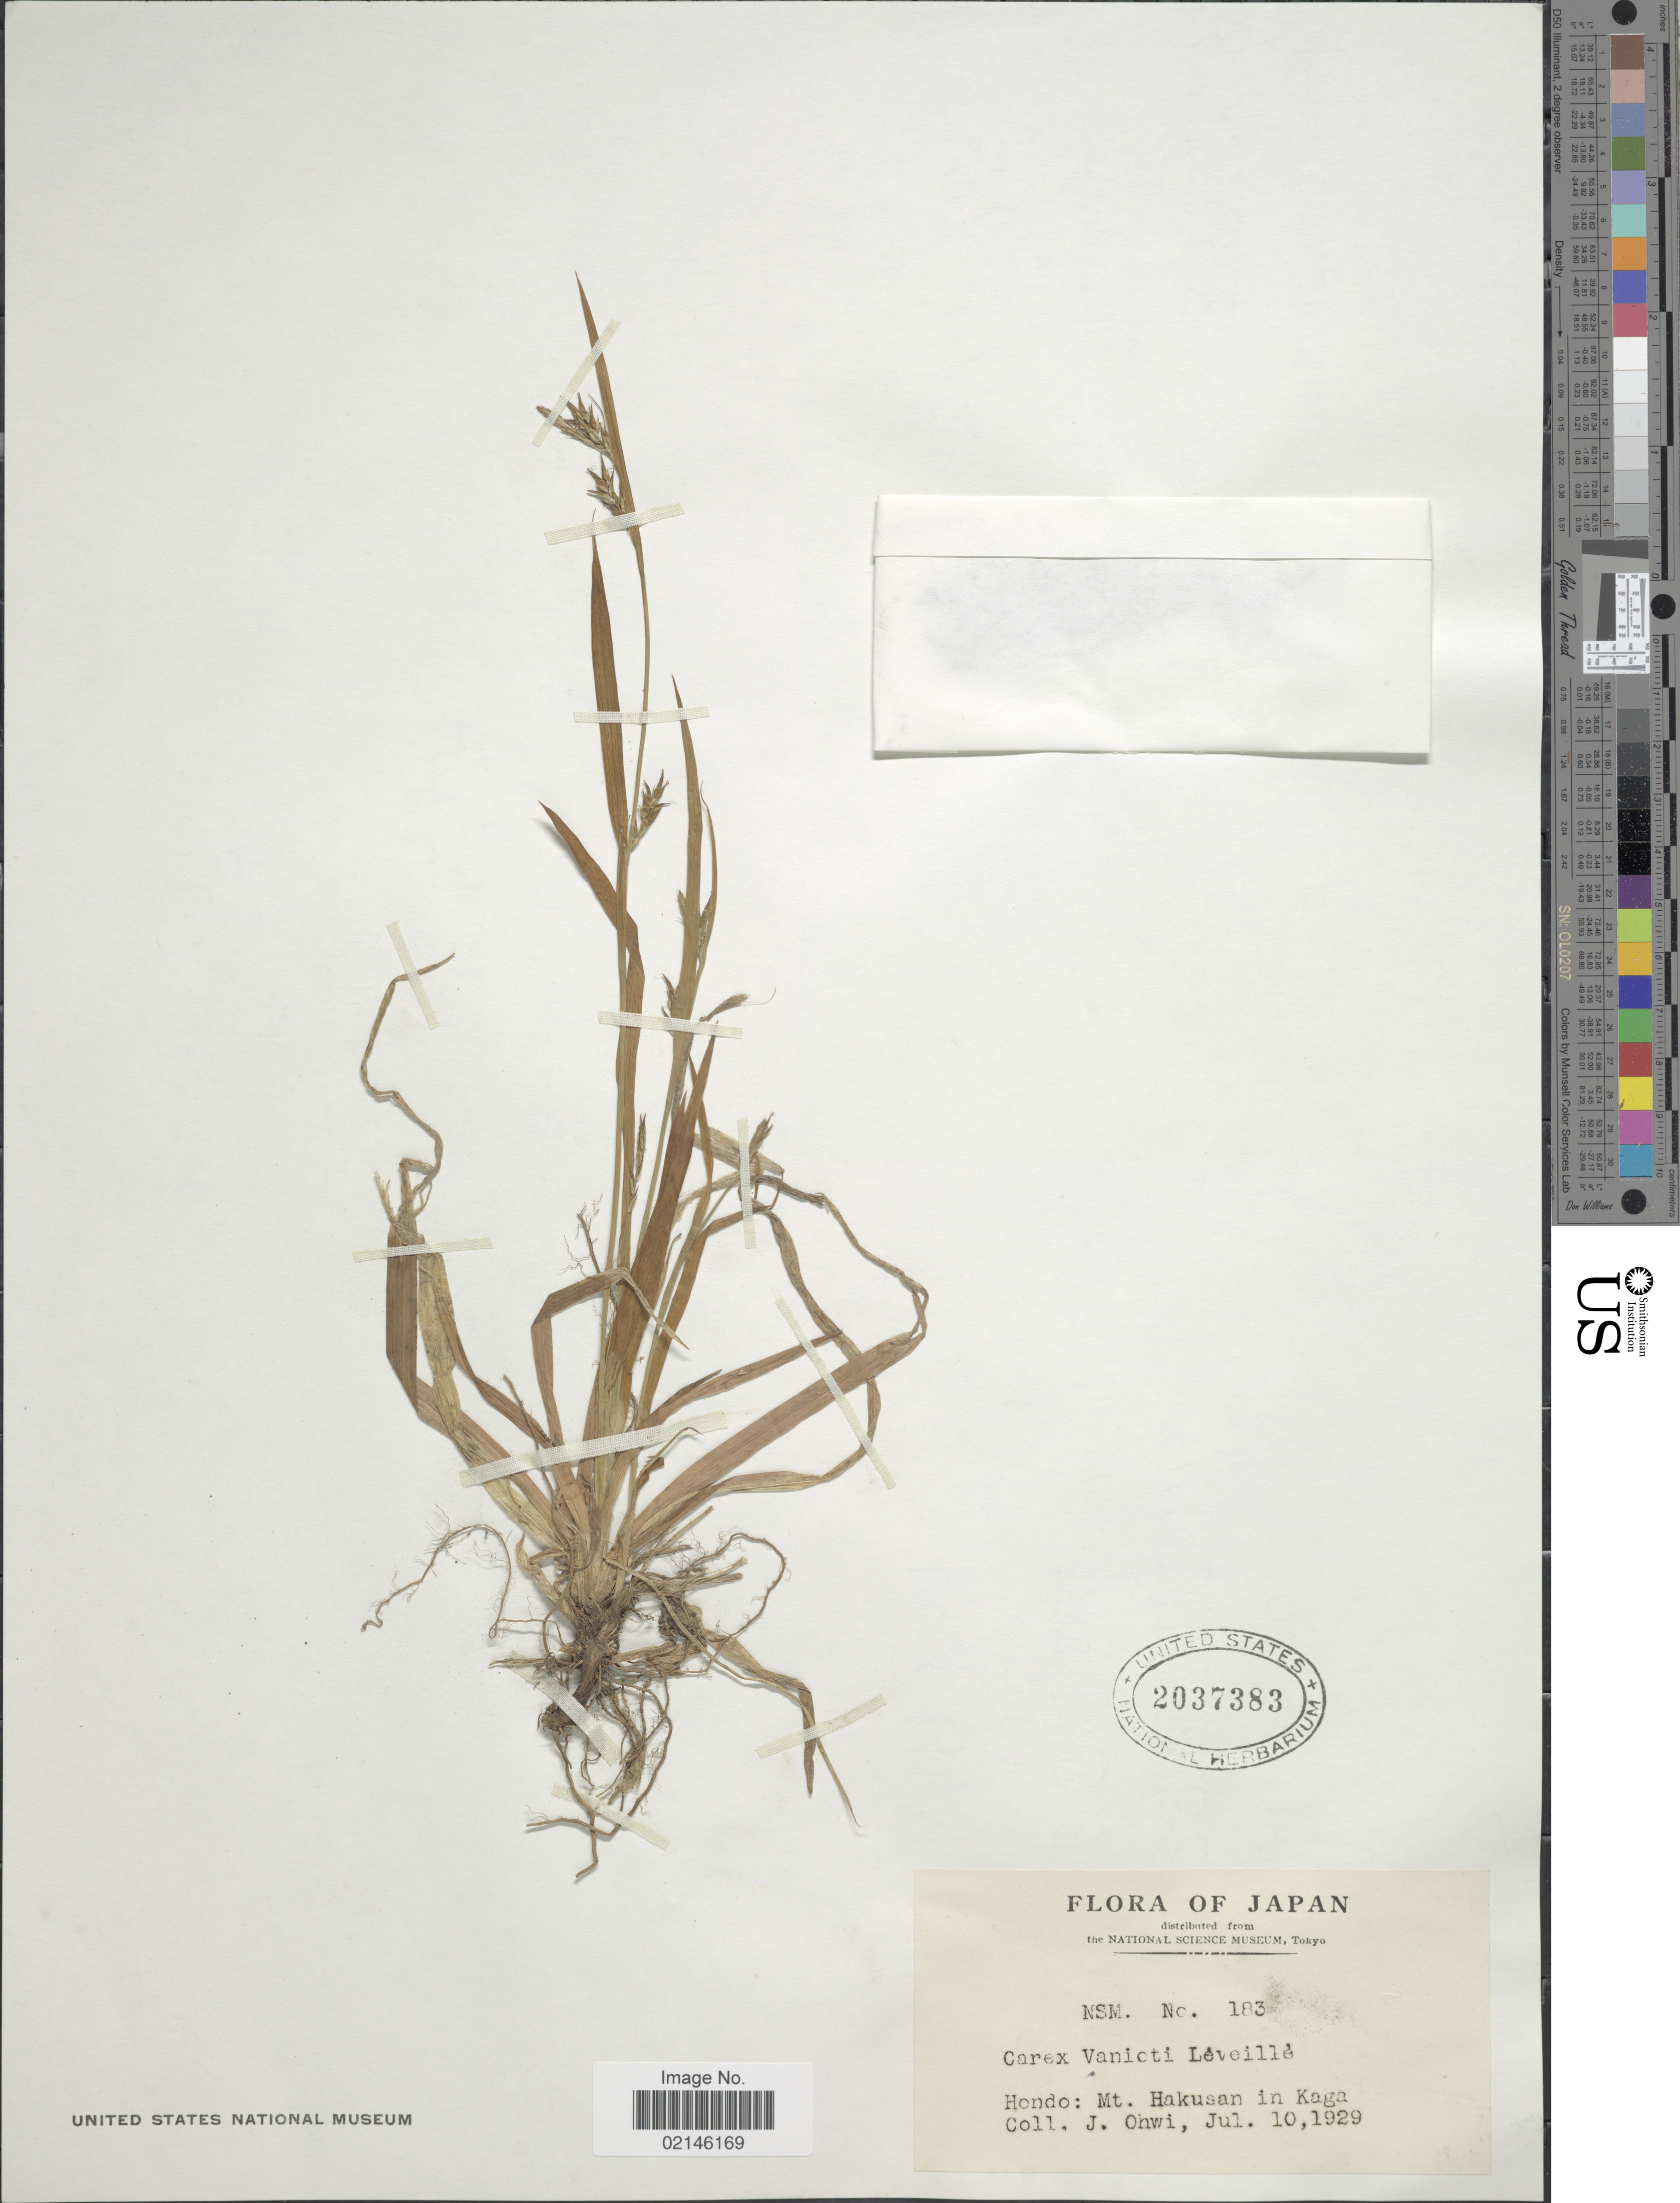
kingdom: Plantae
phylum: Tracheophyta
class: Liliopsida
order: Poales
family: Cyperaceae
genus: Carex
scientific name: Carex vaniotii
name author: H. Lév.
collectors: J. Ohwi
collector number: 183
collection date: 1929-07-10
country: Japan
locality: Hondo: Mt. Hakusan in Kaga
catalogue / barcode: US 2037383